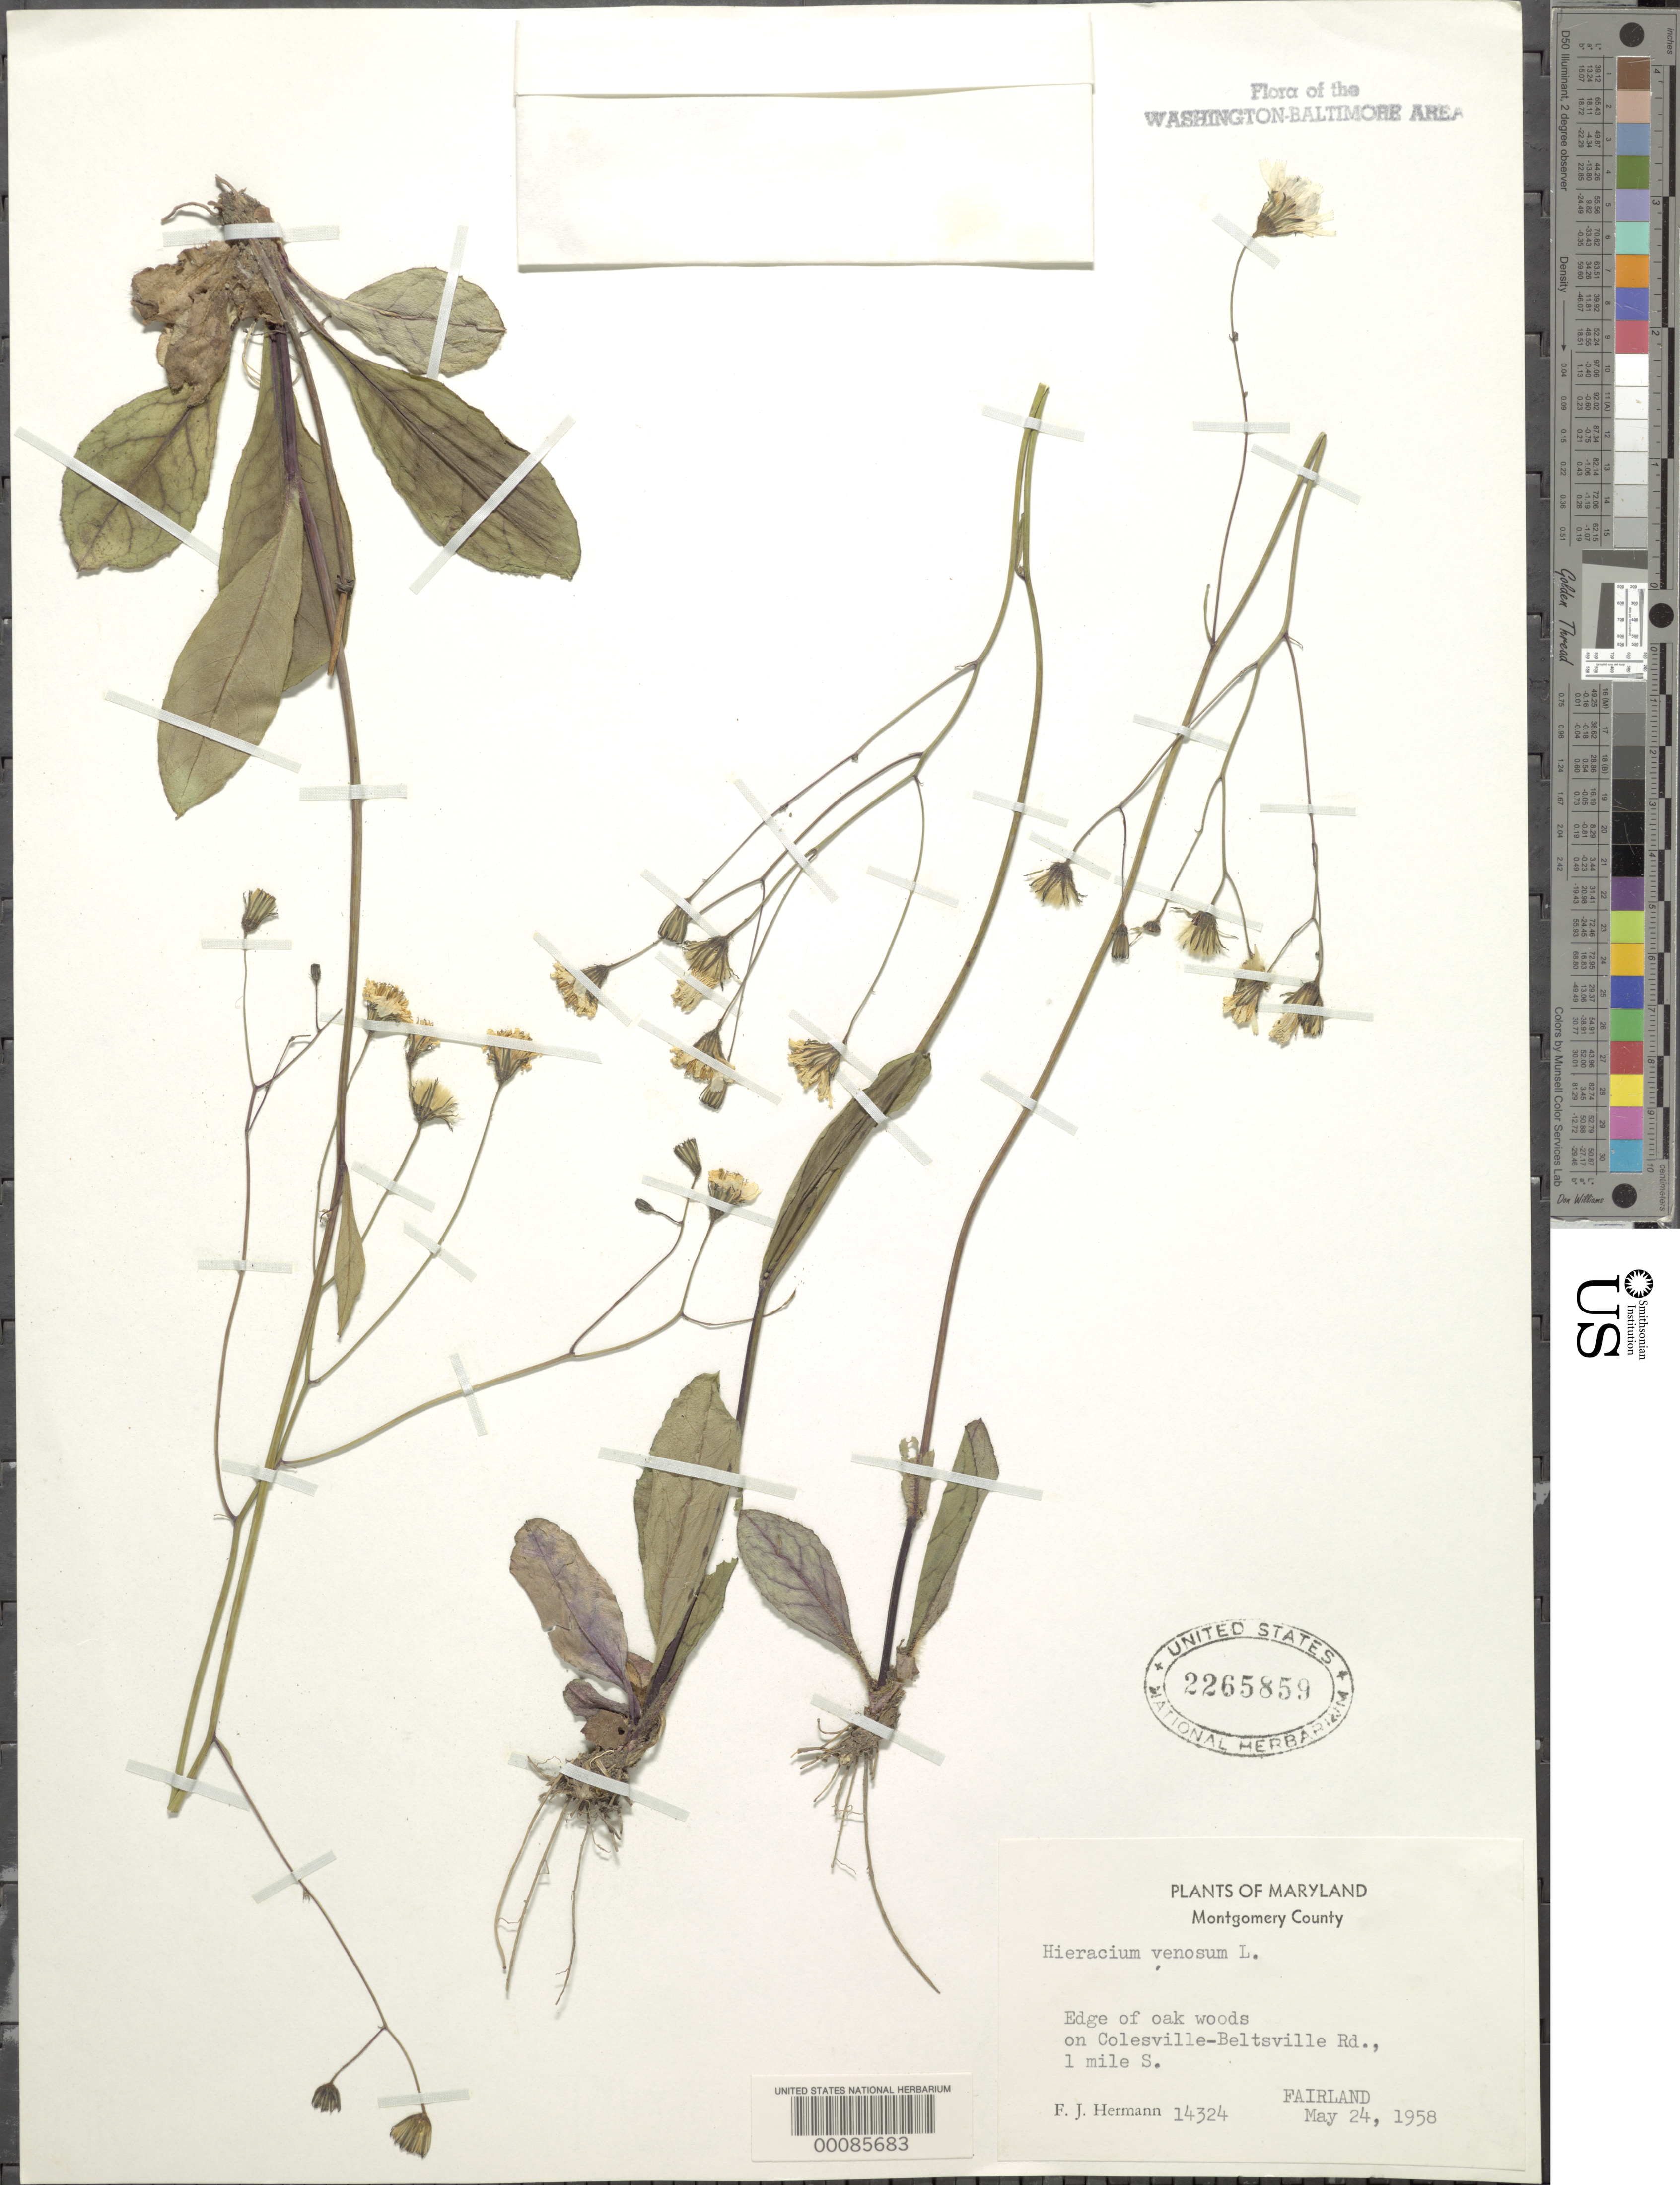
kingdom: Plantae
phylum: Tracheophyta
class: Magnoliopsida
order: Asterales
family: Asteraceae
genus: Hieracium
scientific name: Hieracium venosum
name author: L.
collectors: F. J. Hermann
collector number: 14324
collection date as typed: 24 May 1958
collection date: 1958-05-24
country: United States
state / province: Maryland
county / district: Montgomery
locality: Colesville-Beltsville Road, Fairland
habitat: Edge of oak woods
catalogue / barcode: US 2265859